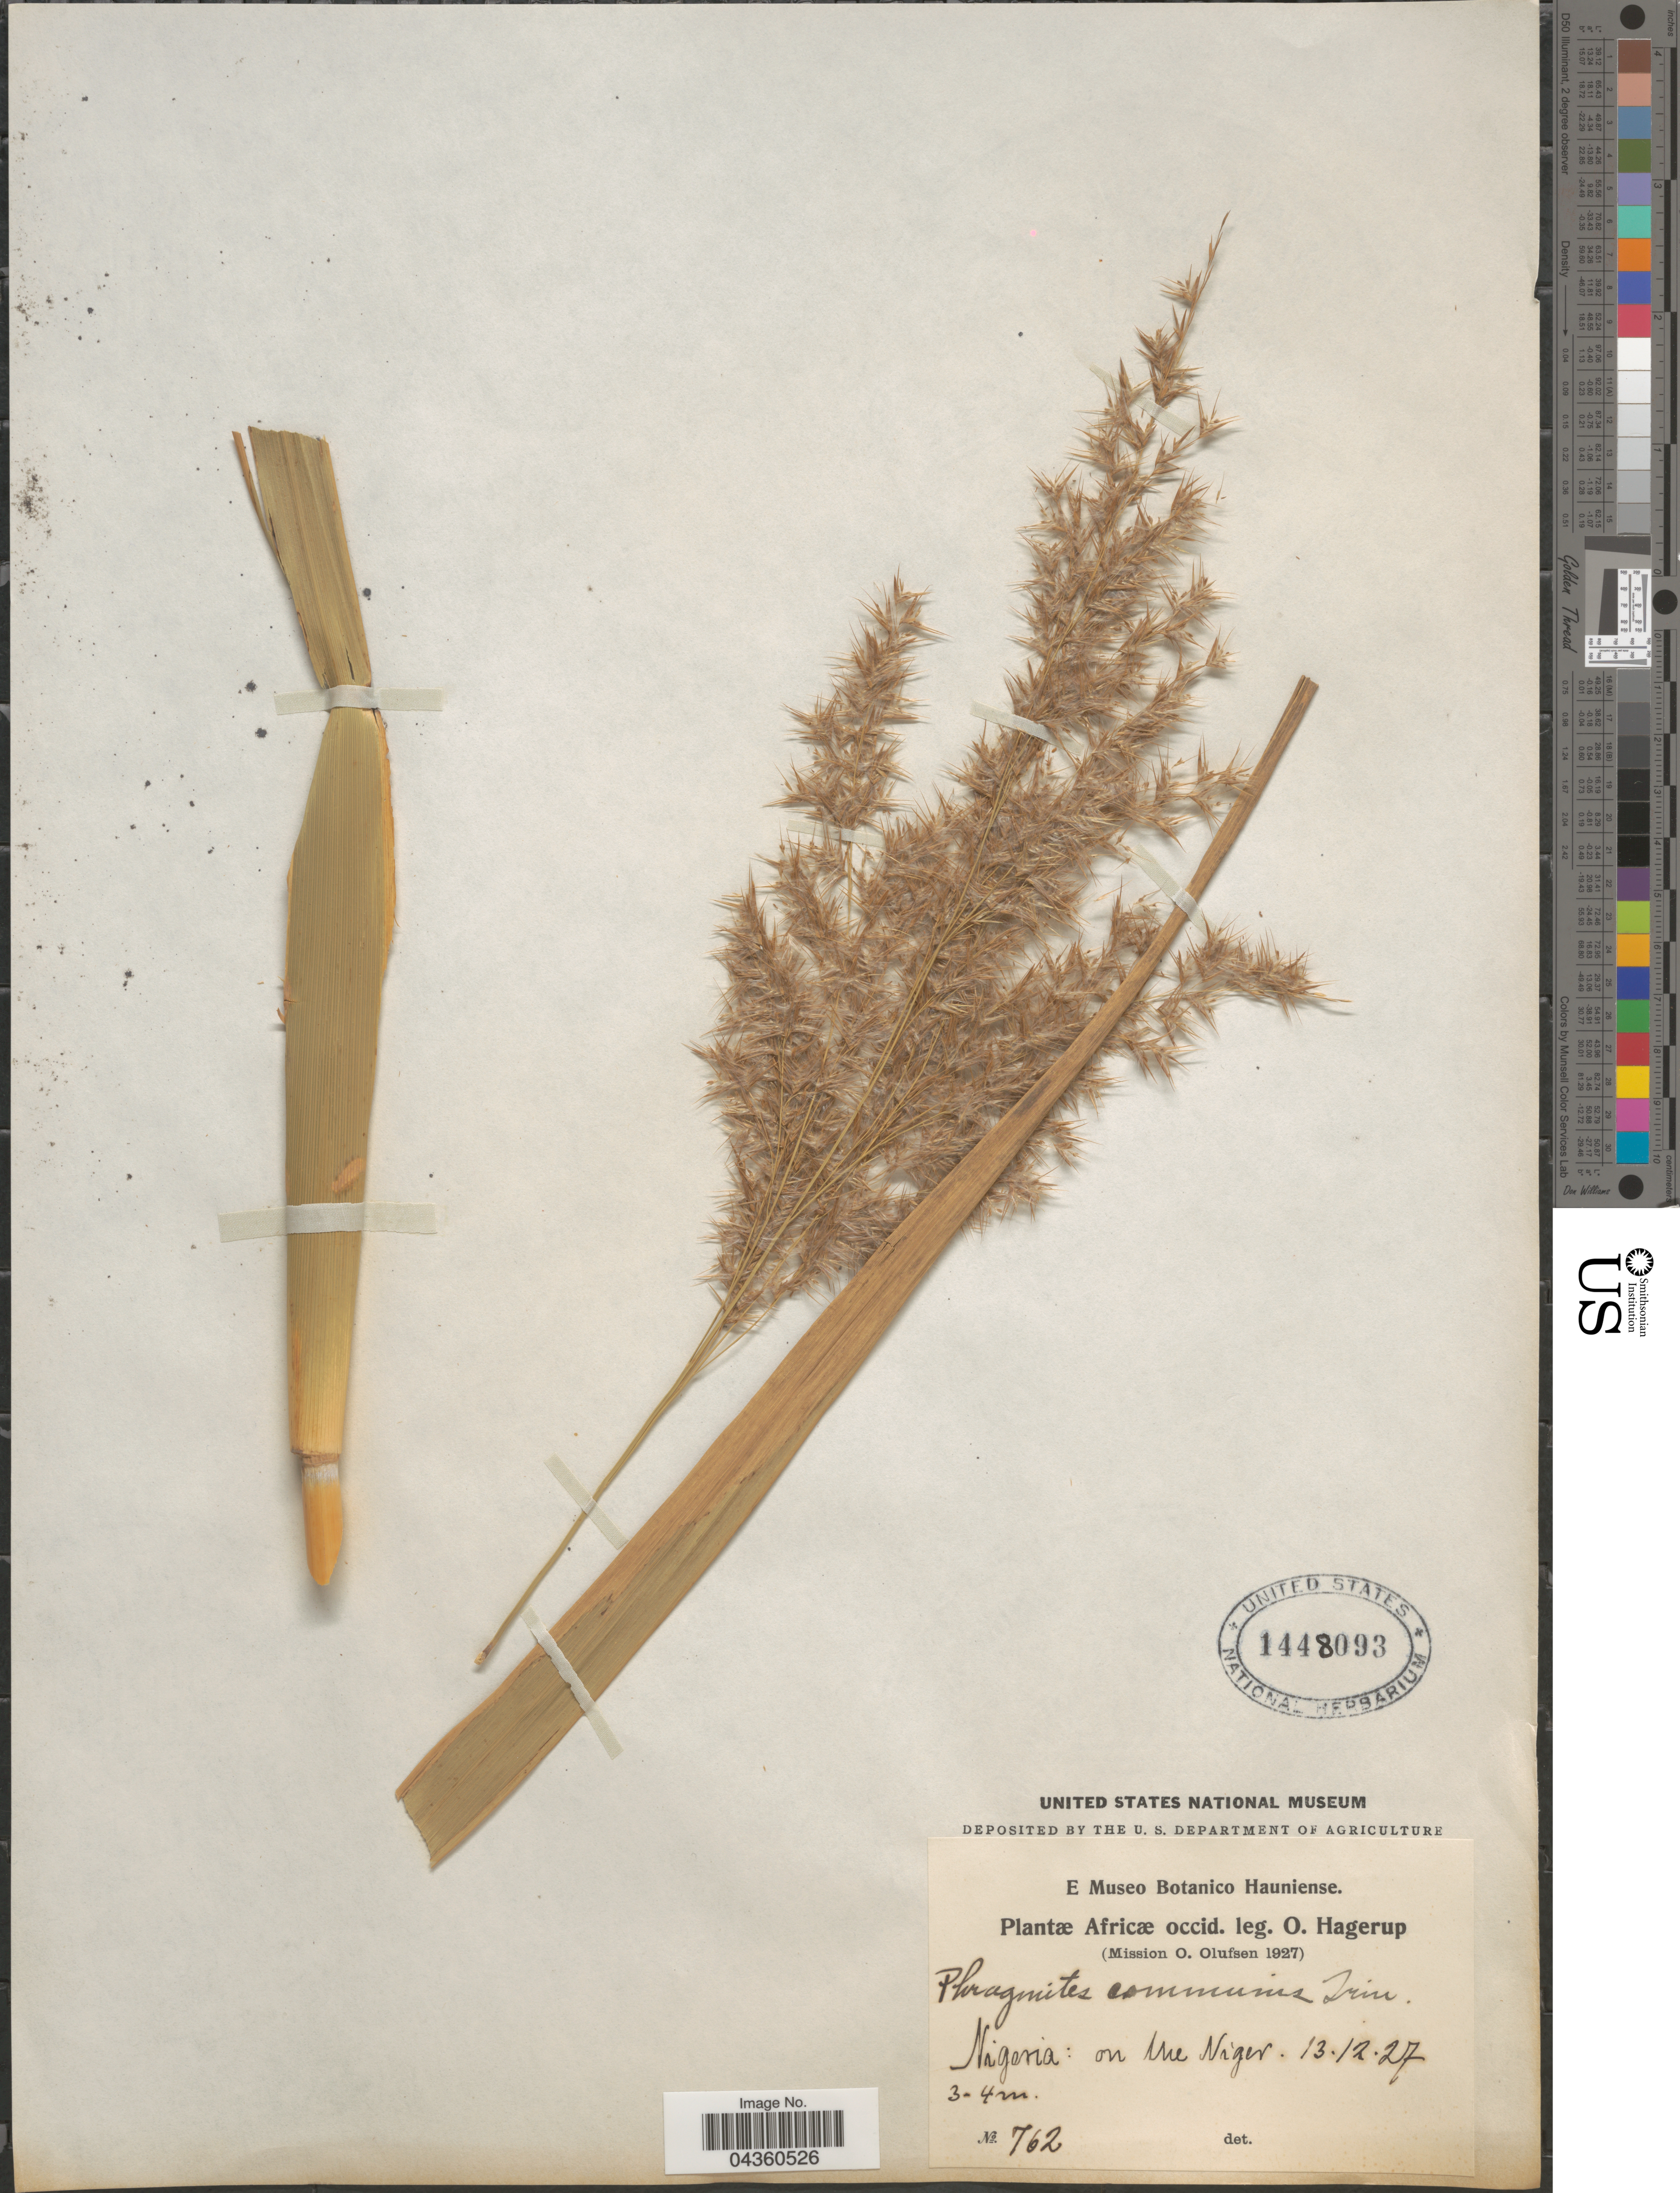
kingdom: Plantae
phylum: Tracheophyta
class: Liliopsida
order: Poales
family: Poaceae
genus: Phragmites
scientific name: Phragmites mauritianus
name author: Kunth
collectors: O. Hagerup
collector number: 762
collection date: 1927-12-13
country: Nigeria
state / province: Niger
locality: Africæ occid. (Mission O. Olufsen 1927). On the Niger.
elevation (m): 3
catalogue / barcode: US 1448093